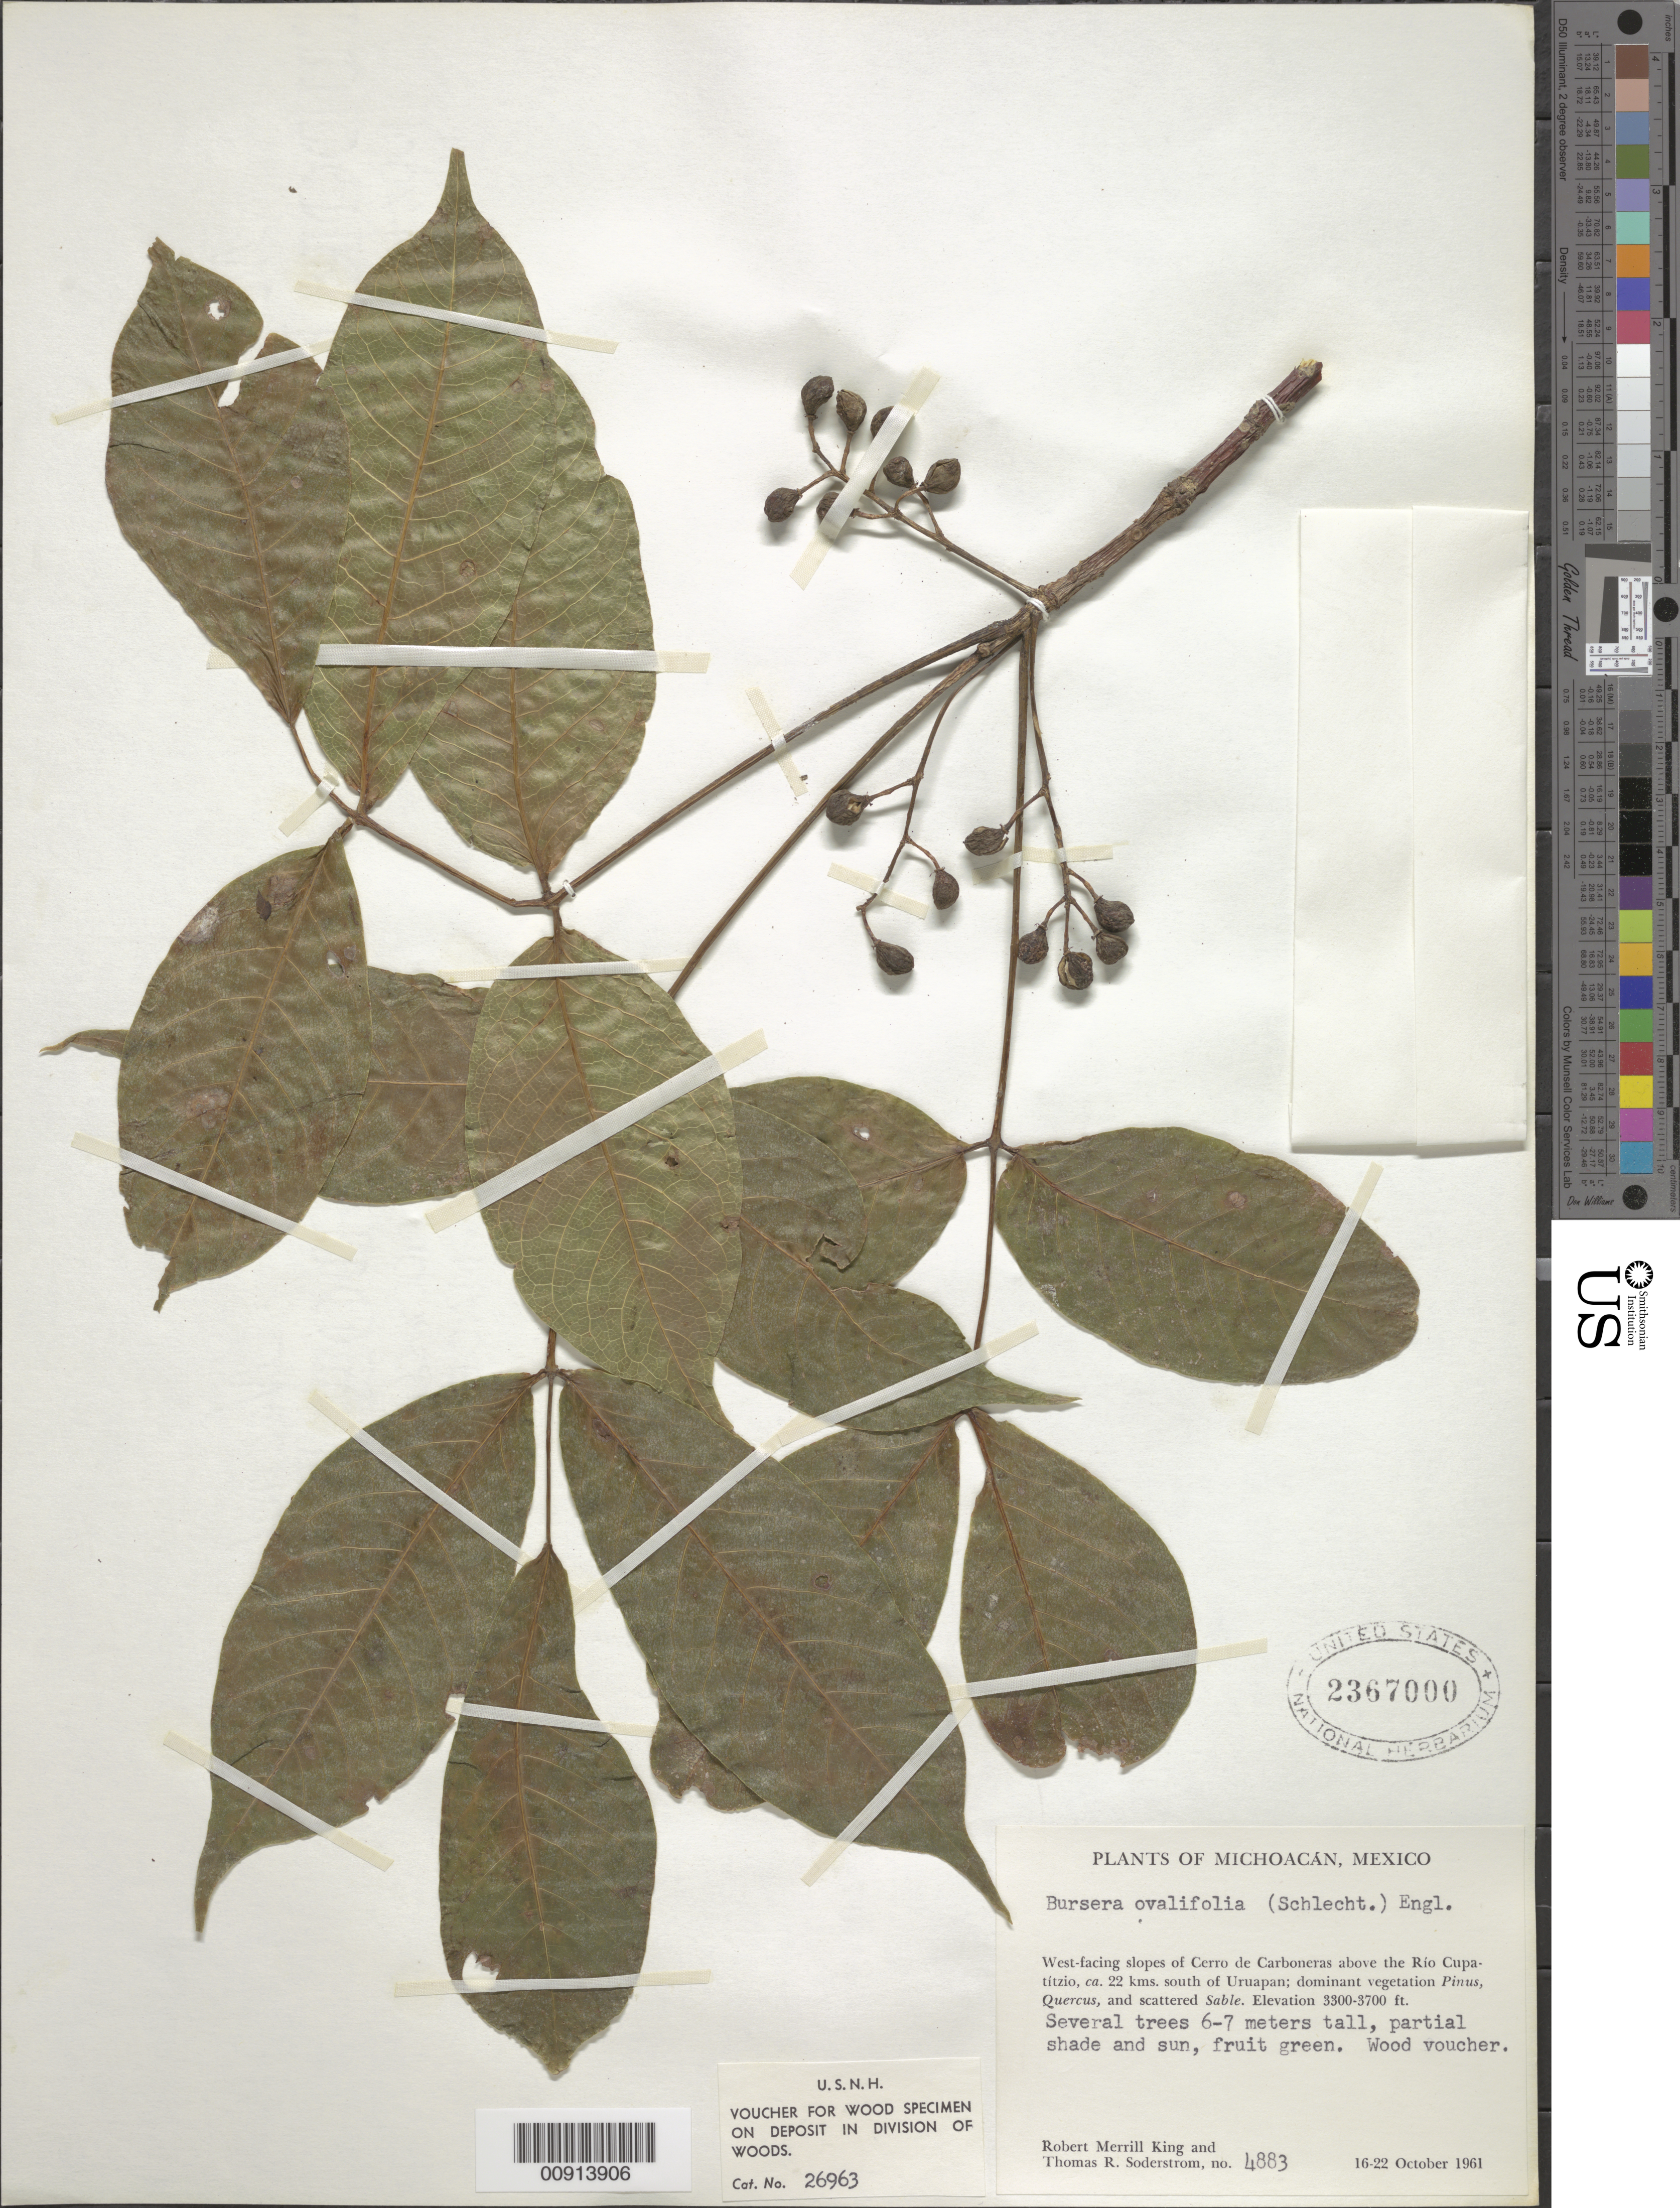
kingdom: Plantae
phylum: Tracheophyta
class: Magnoliopsida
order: Sapindales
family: Burseraceae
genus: Bursera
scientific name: Bursera ovalifolia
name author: (Schltdl.) Engl.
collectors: R. M. King & T. R. Soderstrom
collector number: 4883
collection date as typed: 16 Oct 1961 to 22 Oct 1961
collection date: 1961-10-16/1961-10-22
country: Mexico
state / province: Michoacán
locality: West-facing slopes of Cerro de Carboneras above the Río Cupatítzio, ca. 22 kms. South of Uruapan.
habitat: Partial shade or sun. Dominant vegetation Pinus, Quercus, and scattered Sable.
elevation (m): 1006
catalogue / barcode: US 2367000